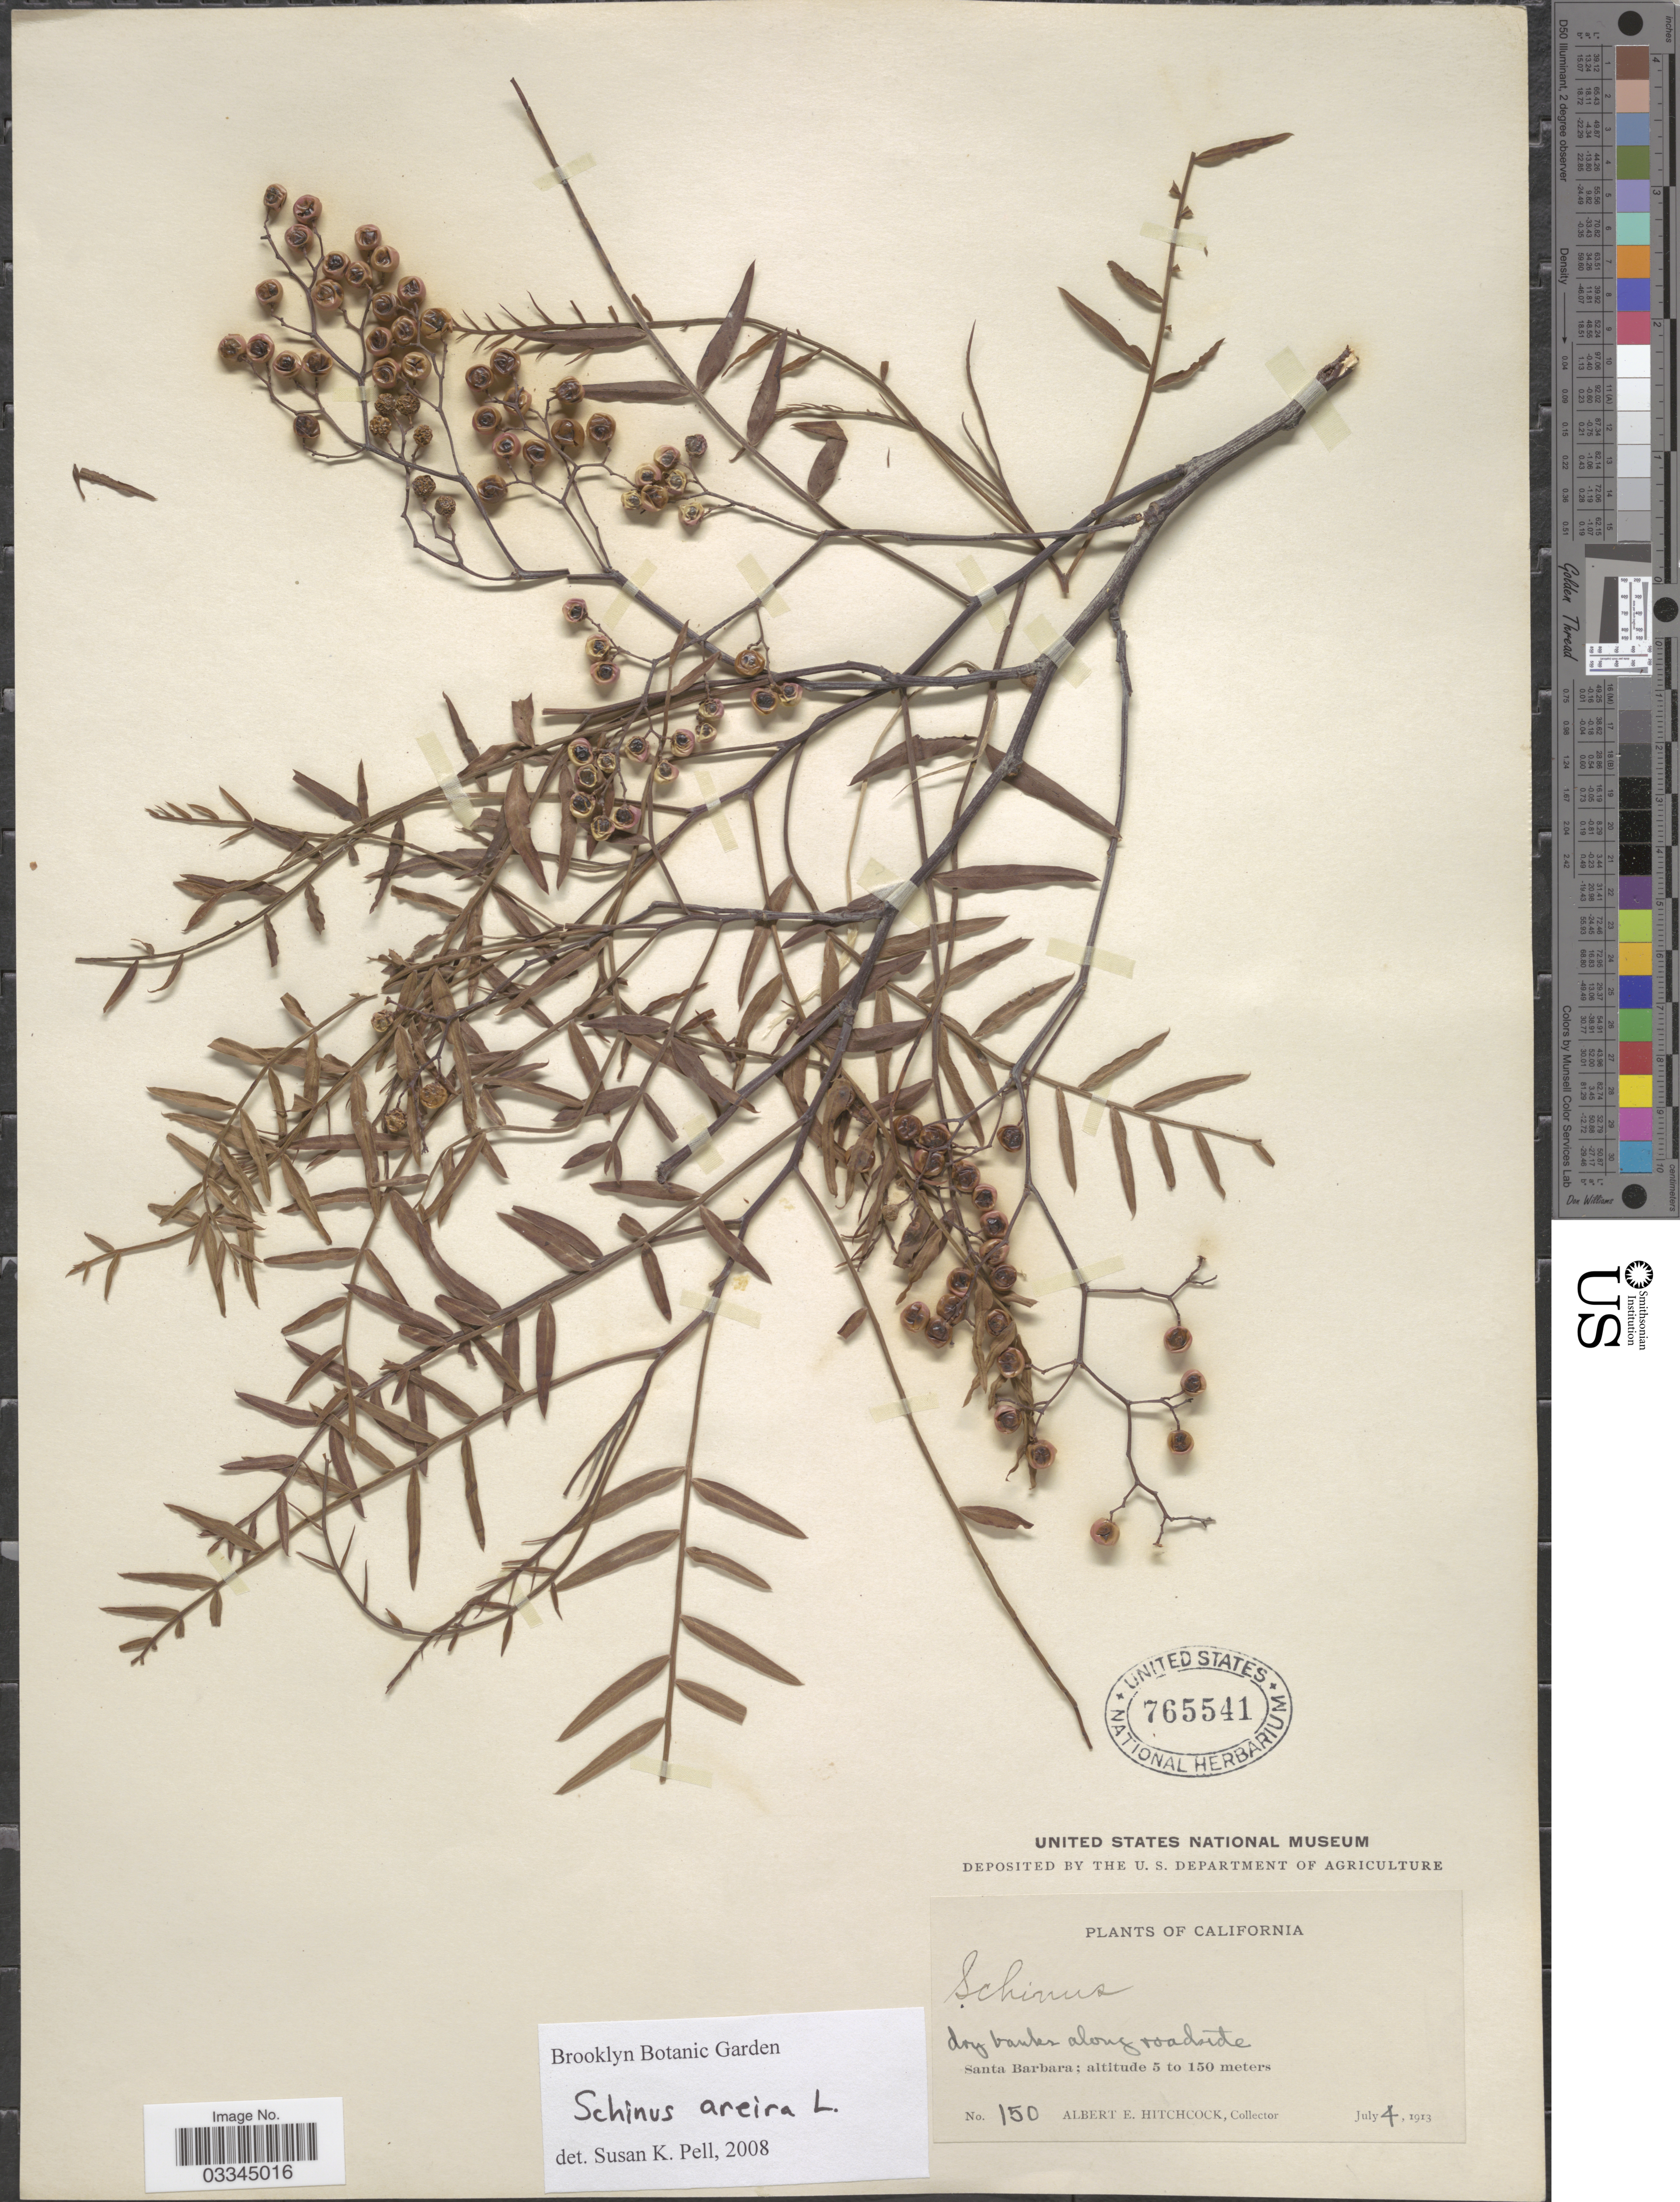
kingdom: Plantae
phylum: Tracheophyta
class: Magnoliopsida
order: Sapindales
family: Anacardiaceae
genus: Schinus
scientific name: Schinus molle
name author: L.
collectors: A. Hitchcock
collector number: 150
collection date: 1913-07-04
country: United States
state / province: California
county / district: Santa Barbara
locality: Santa Barbara.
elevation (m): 5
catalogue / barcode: US 765541